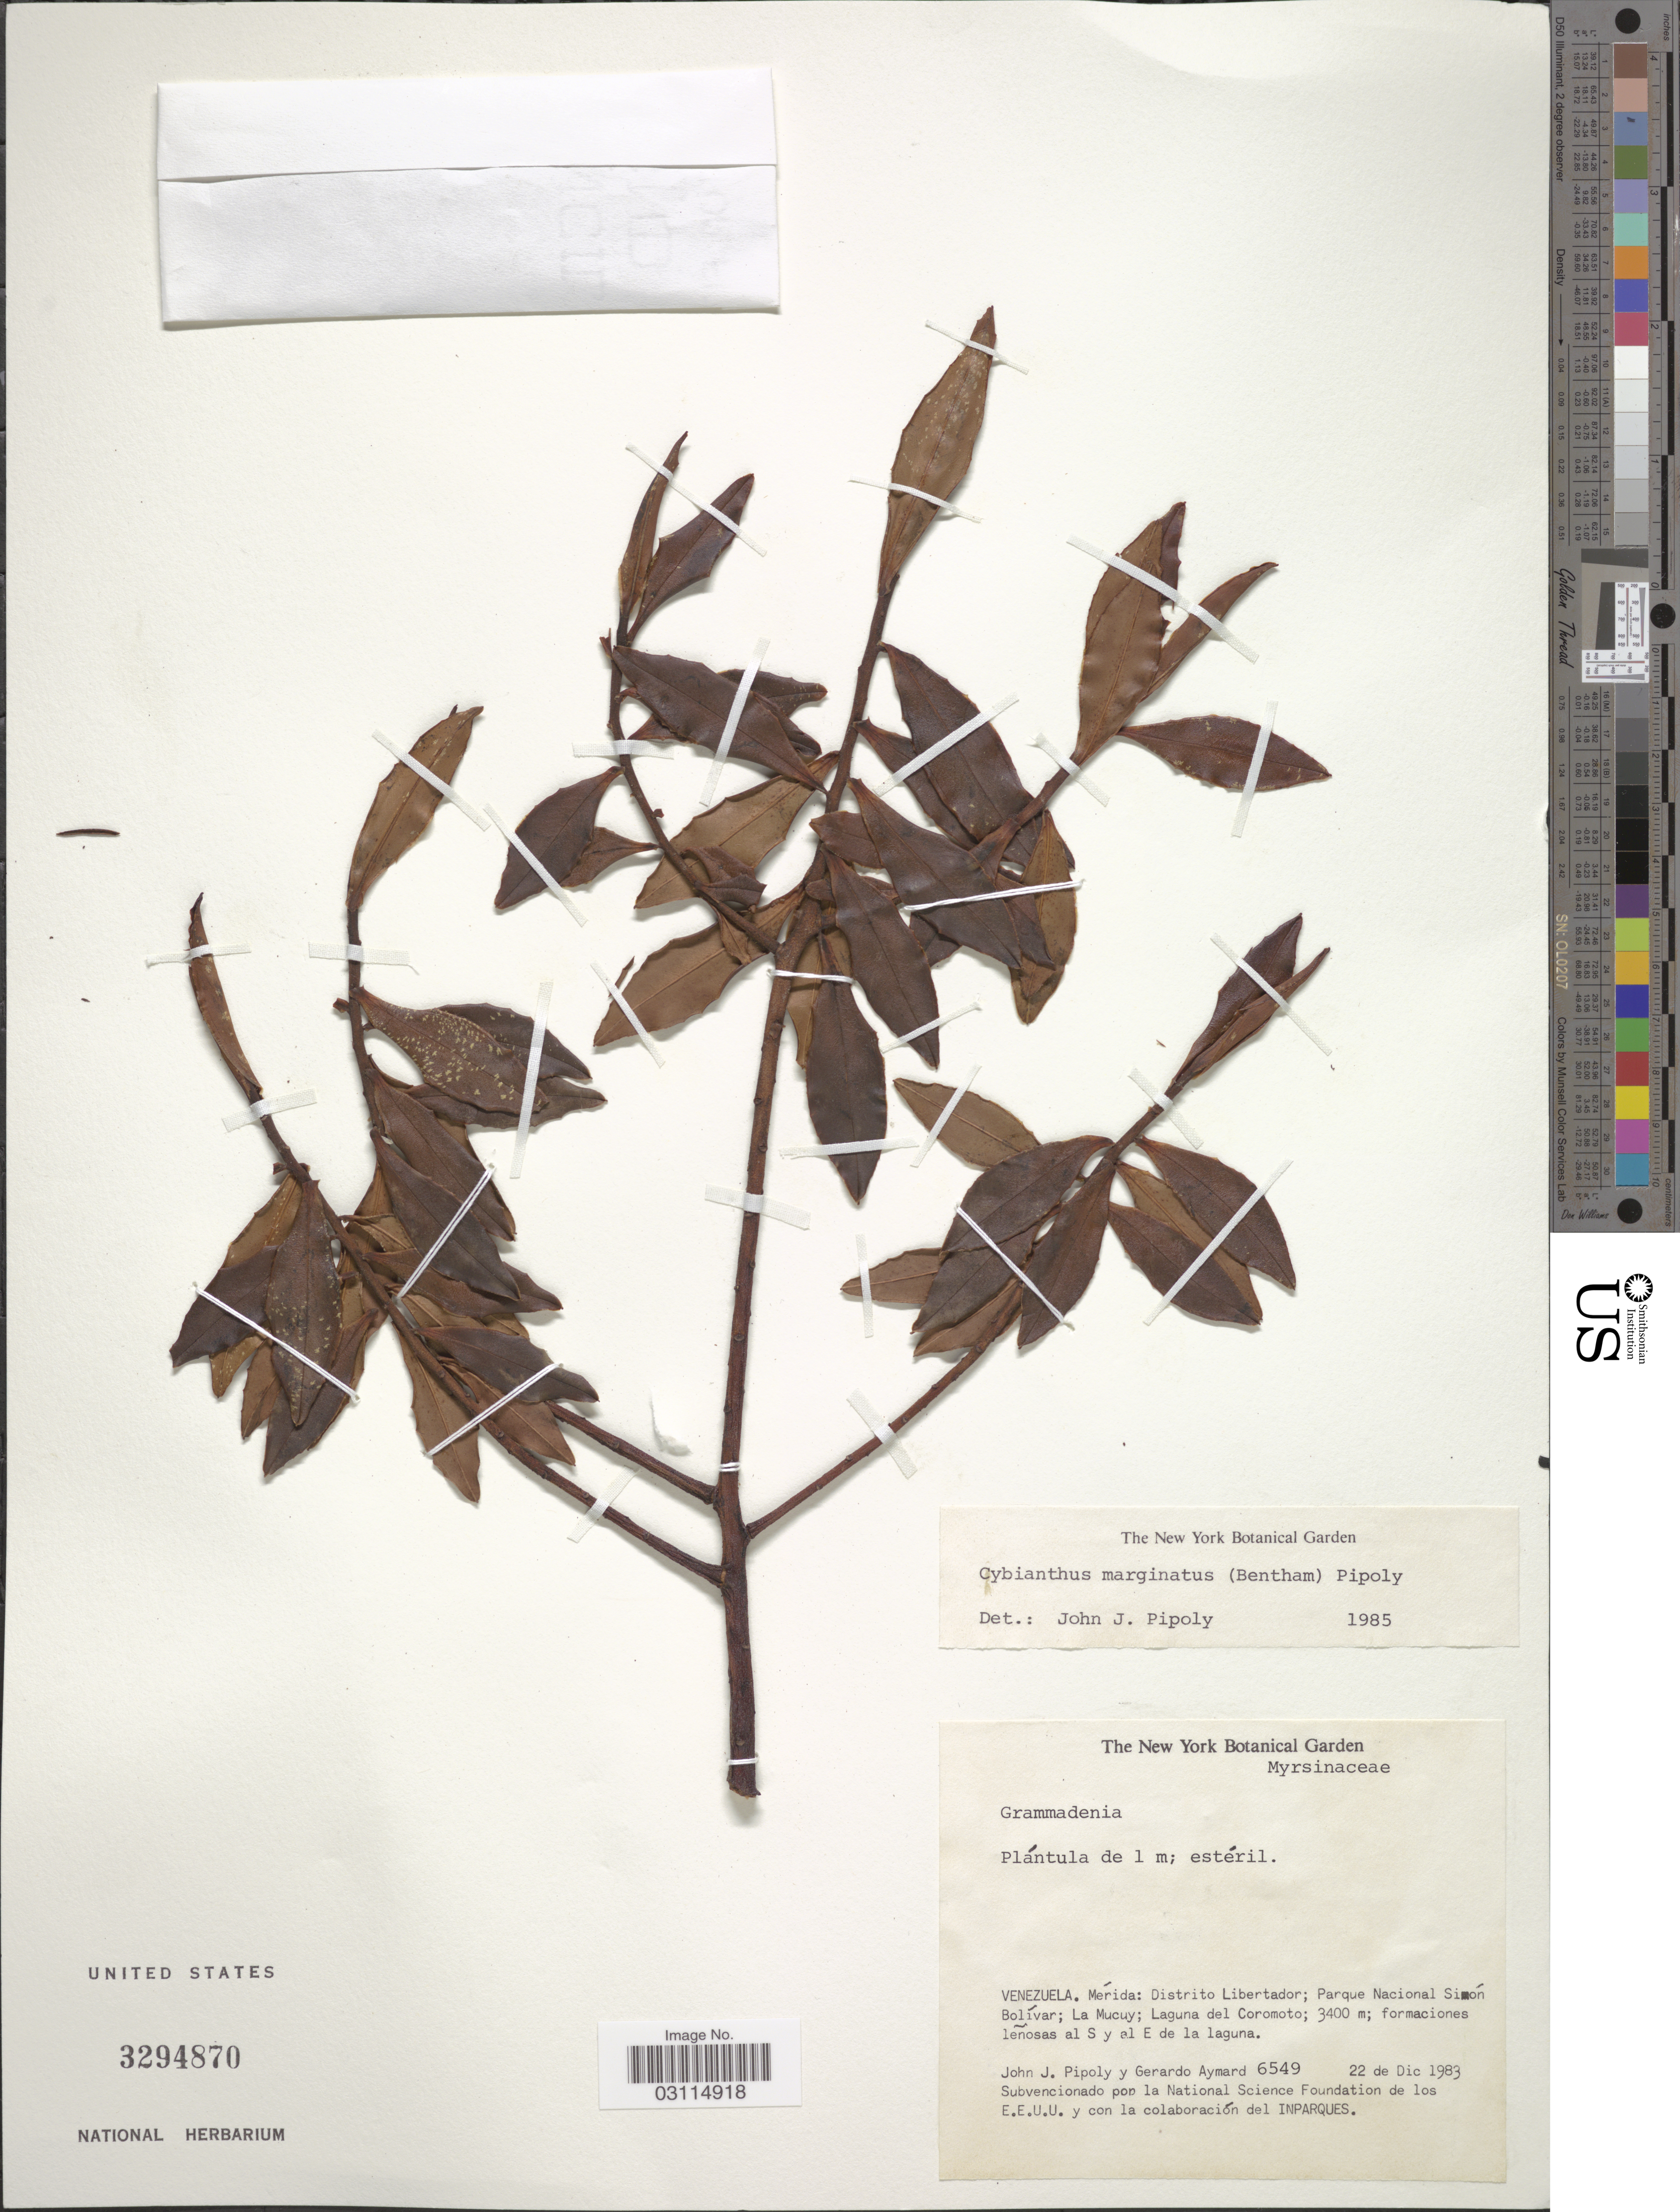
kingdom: Plantae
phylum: Tracheophyta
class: Magnoliopsida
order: Ericales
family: Primulaceae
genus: Cybianthus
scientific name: Cybianthus marginatus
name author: (Benth.) Pipoly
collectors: J. J. Pipoly & G. A. Aymard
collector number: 6549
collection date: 1983-12-22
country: Venezuela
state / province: Mérida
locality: Distrito Libertador; Parque Nacional Simón Bolívar; La Mucuy; Laguna del Coromoto. Formaciones leñosas al S y al E de la laguna.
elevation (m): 3400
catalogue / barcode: US 3294870